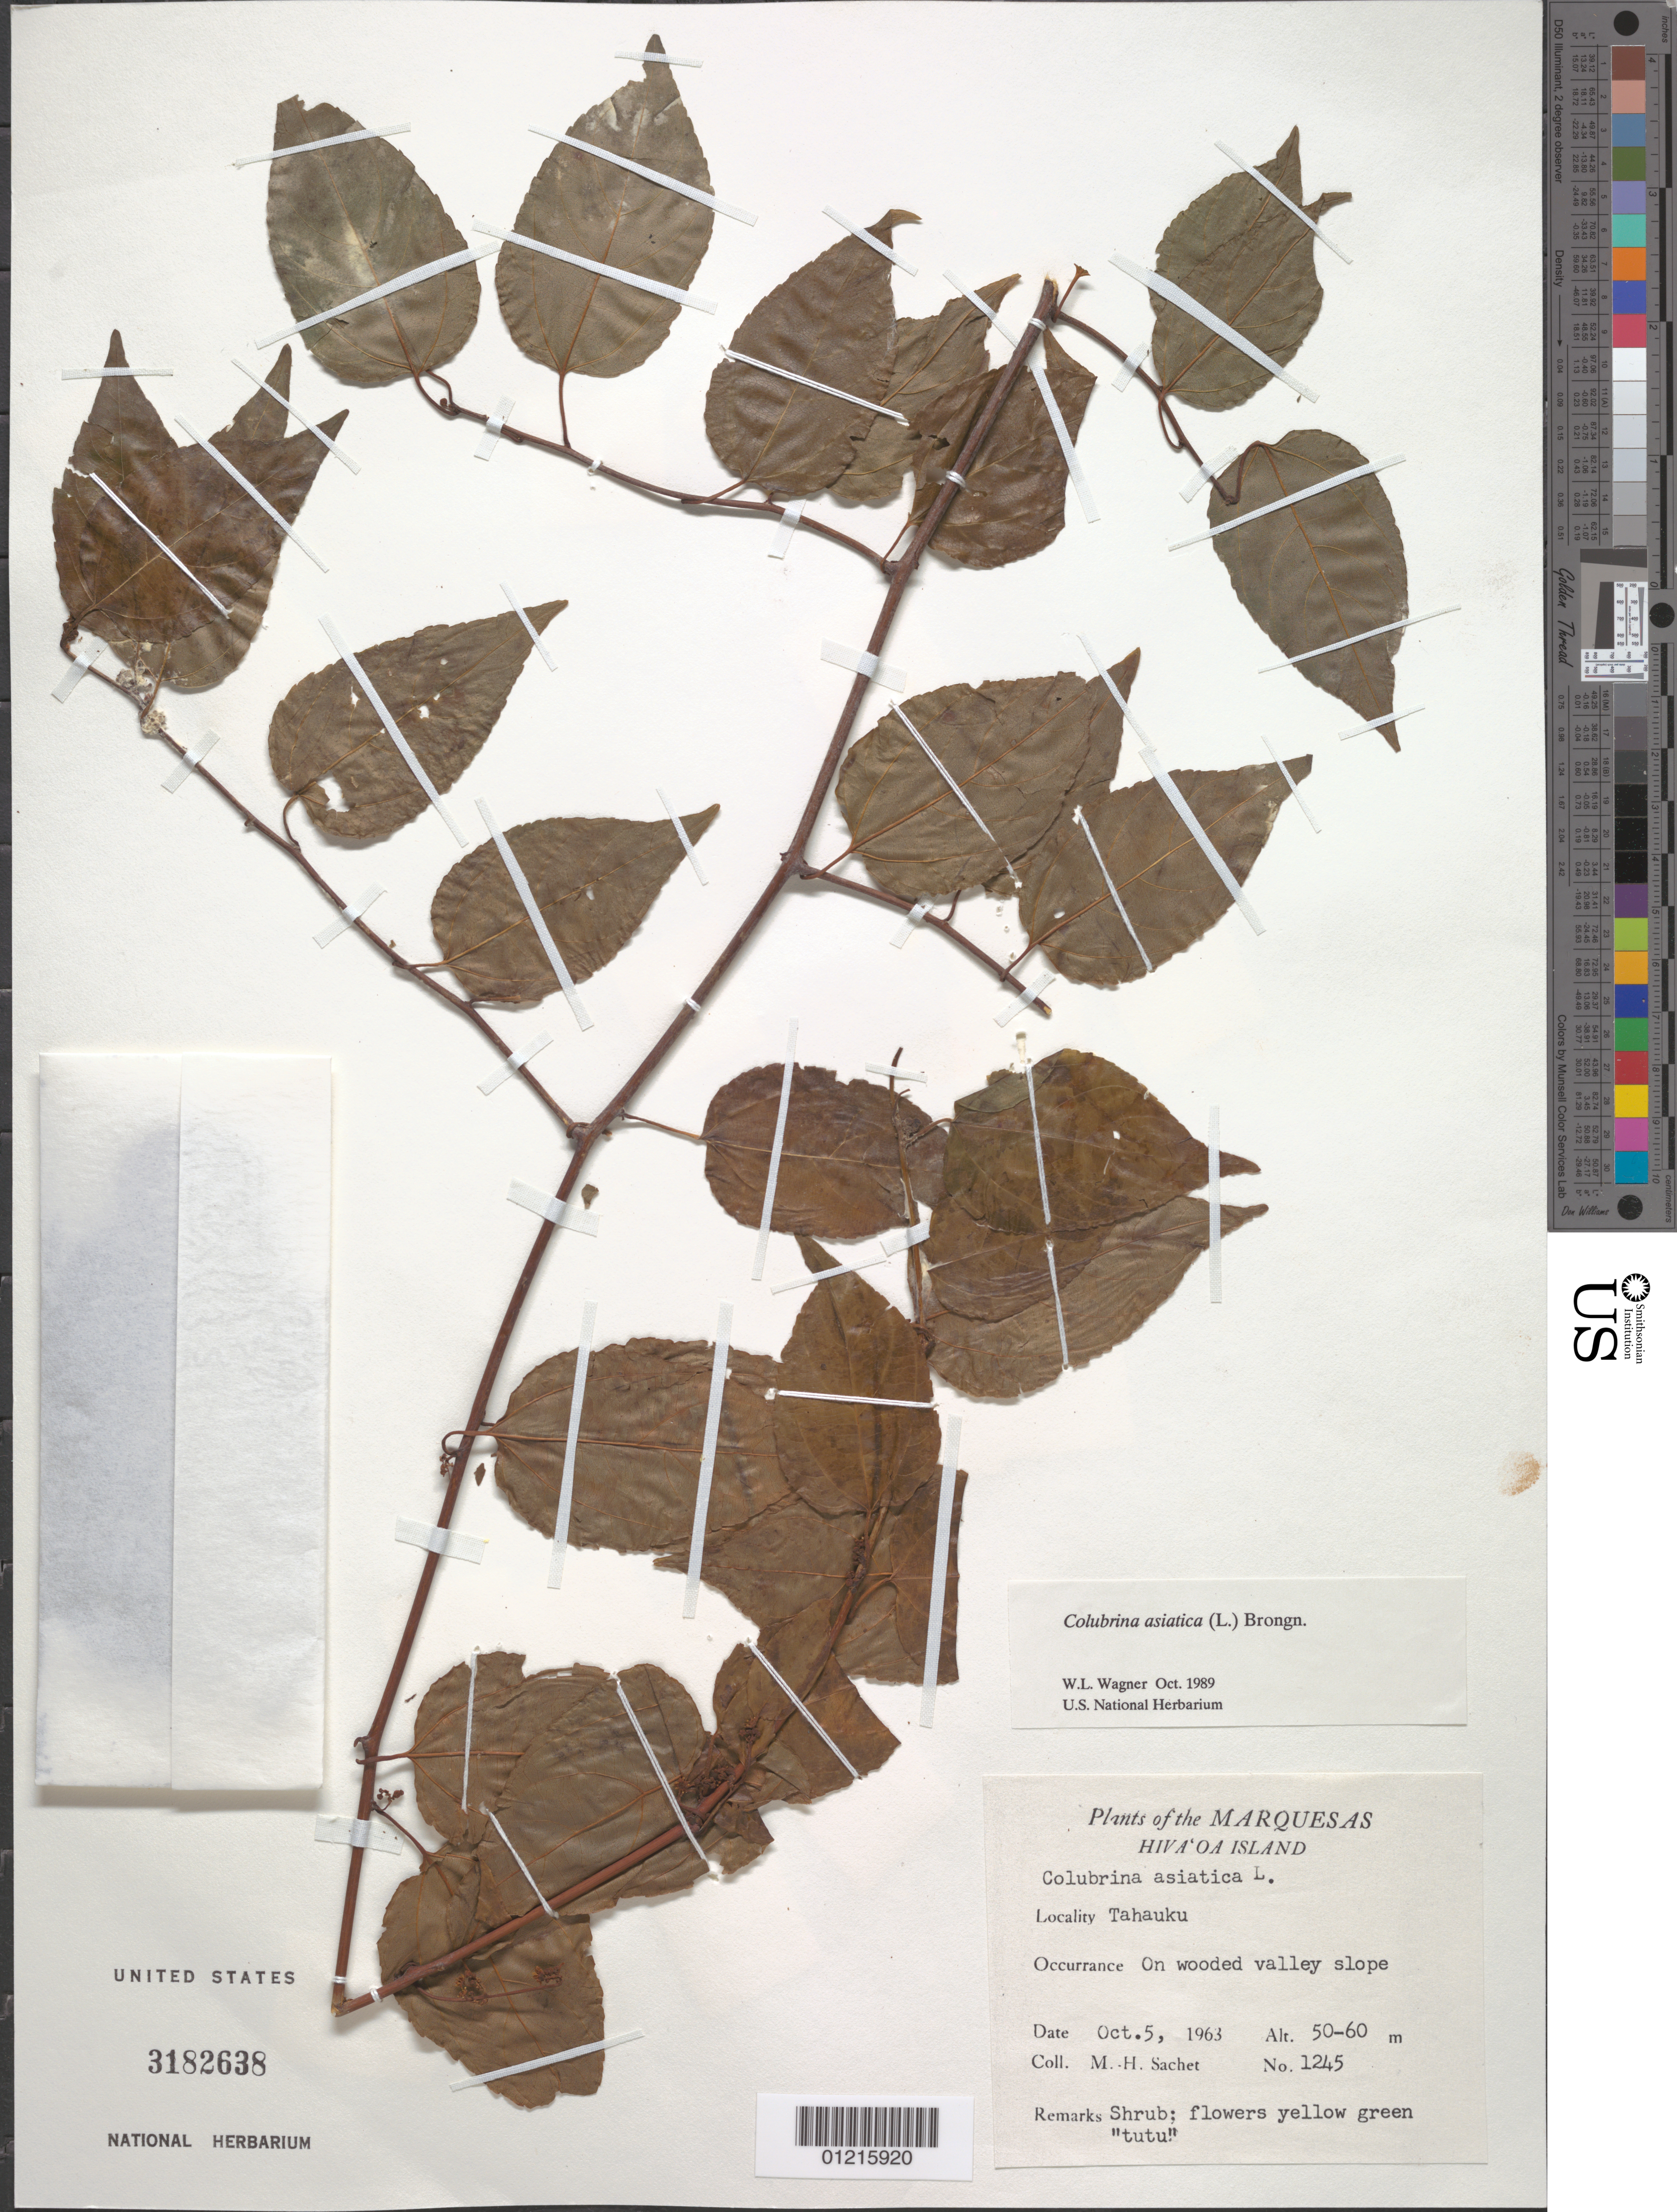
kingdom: Plantae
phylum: Tracheophyta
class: Magnoliopsida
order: Rosales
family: Rhamnaceae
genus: Colubrina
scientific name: Colubrina asiatica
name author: (L.) Brongn.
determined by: Wagner, W. L., (BOT), Smithsonian Institution - National Museum of Natural History (UNITED STATES)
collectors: M.-H. Sachet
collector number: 1245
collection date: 1963-10-05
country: French Polynesia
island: Hiva Oa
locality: Tahauku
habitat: On wooded valley slope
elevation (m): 50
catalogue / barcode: US 3182638